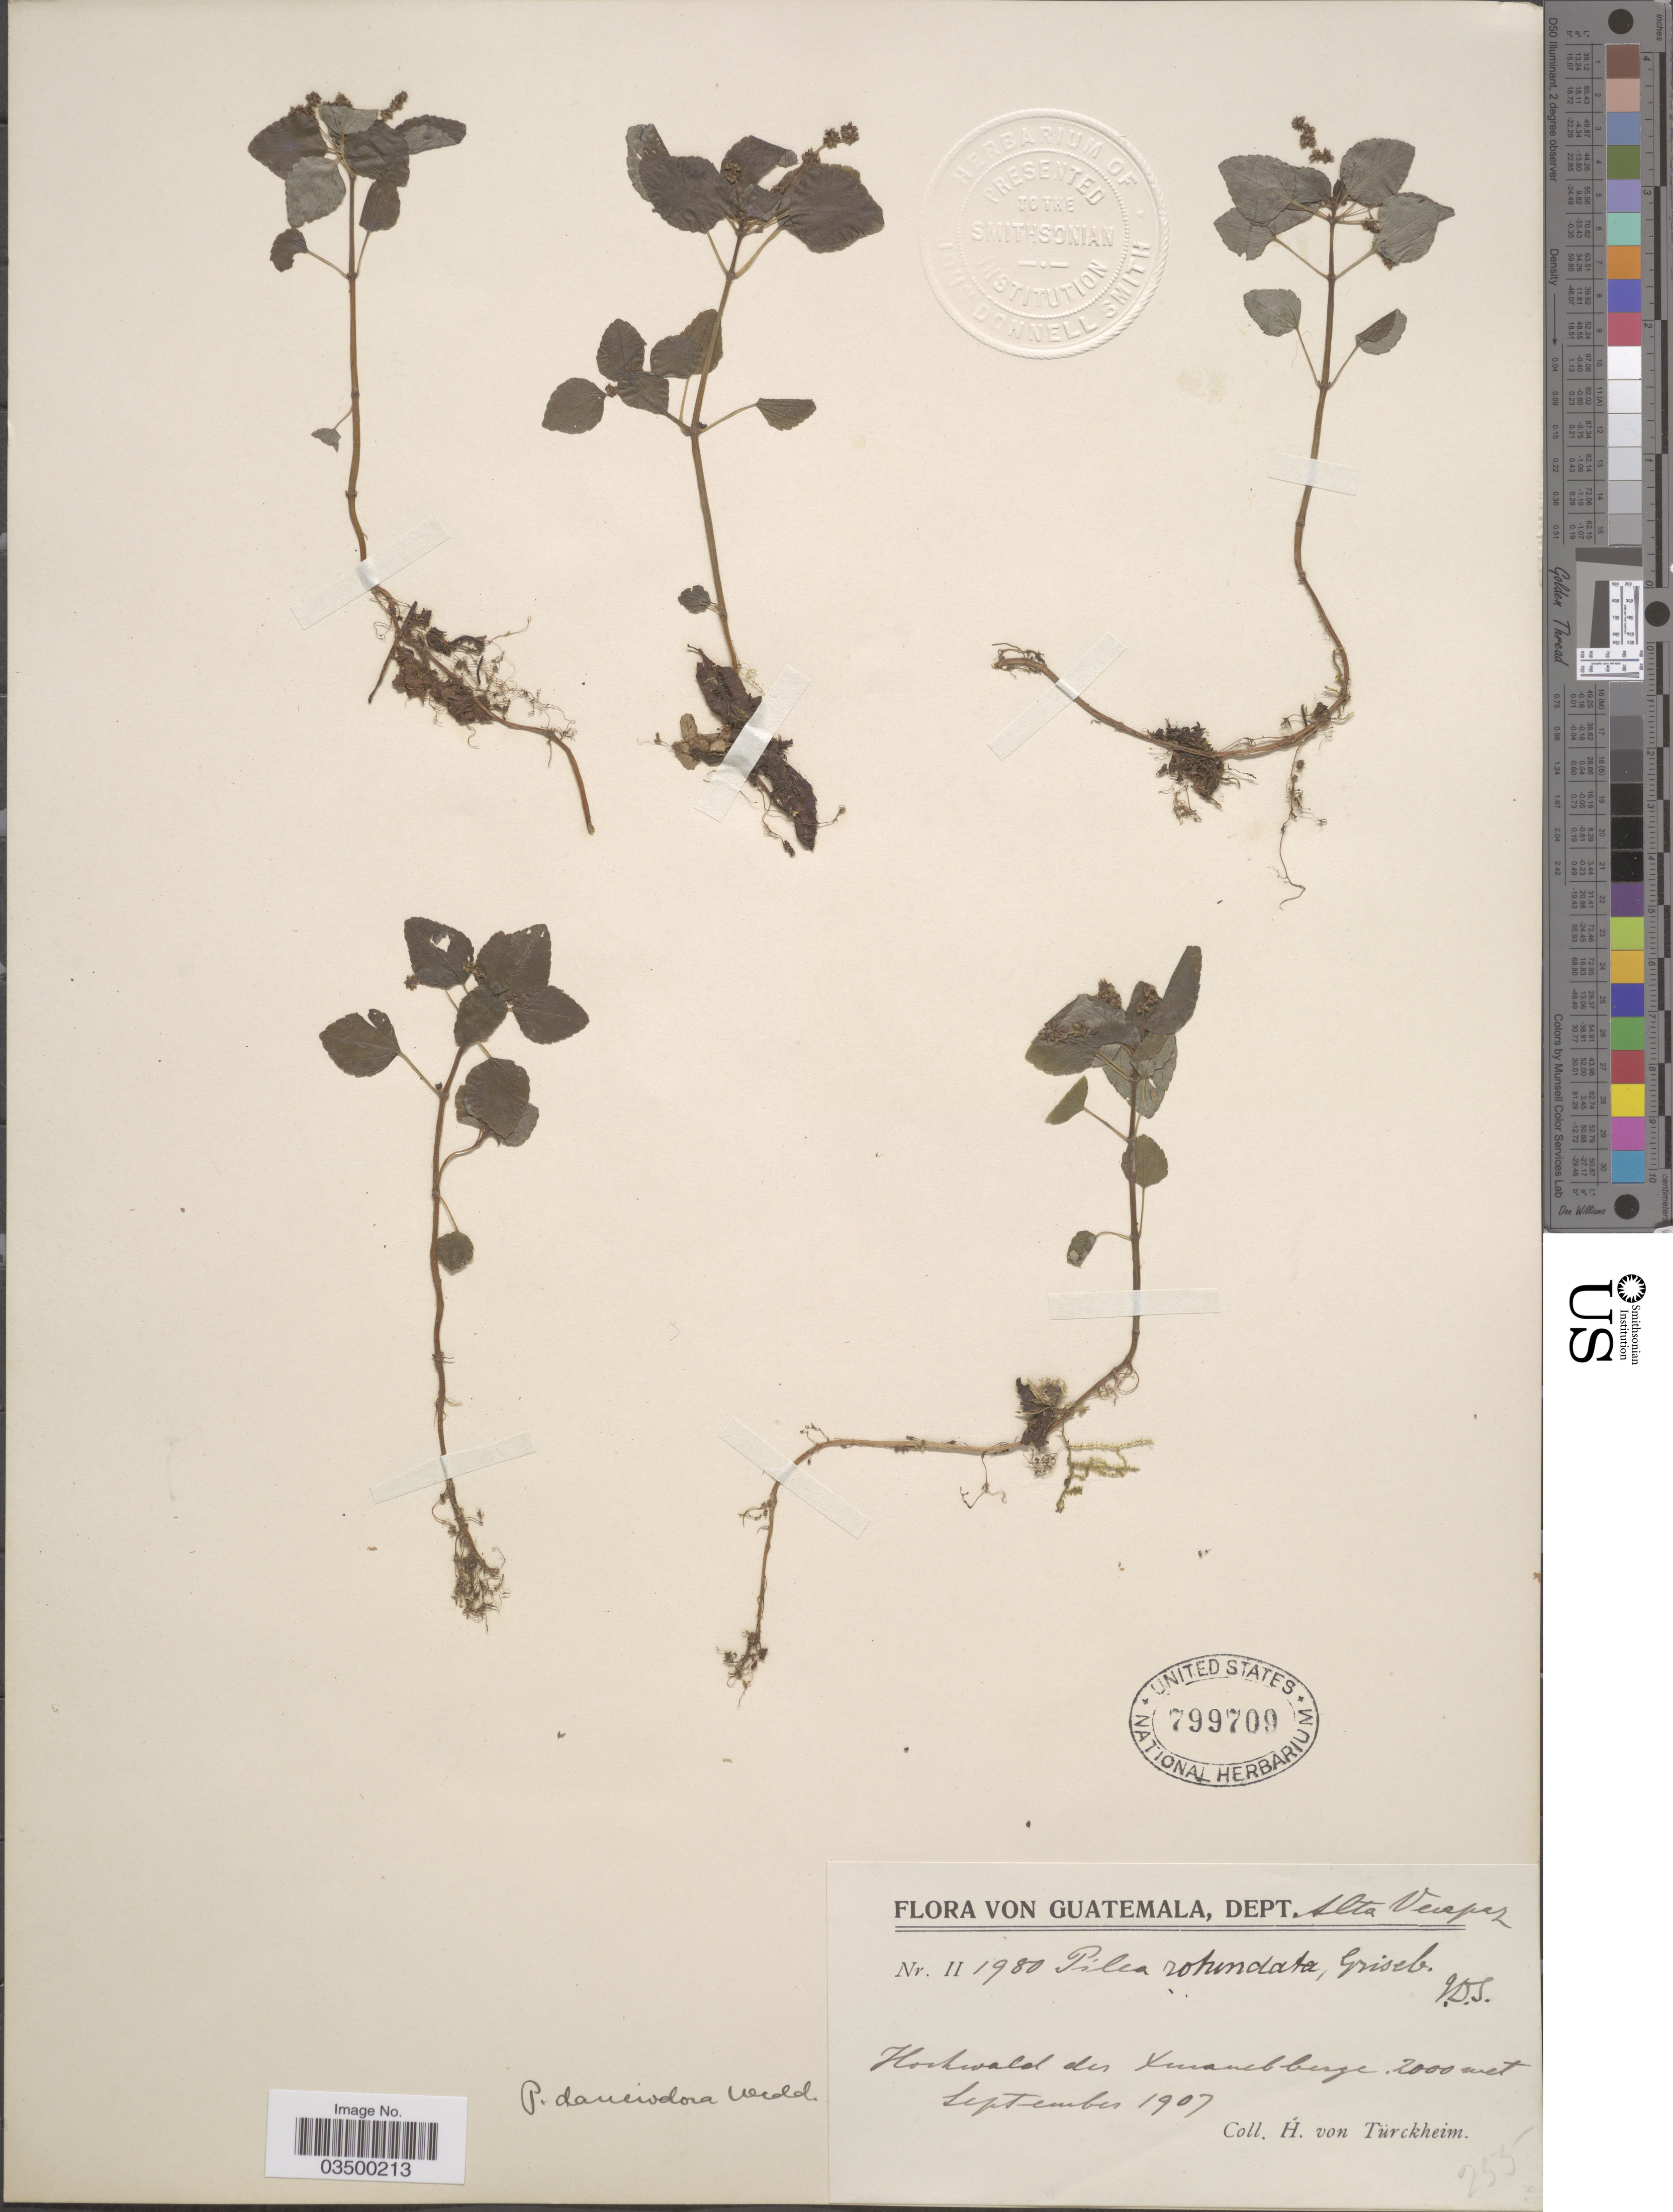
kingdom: Plantae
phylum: Tracheophyta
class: Magnoliopsida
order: Rosales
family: Urticaceae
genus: Pilea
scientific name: Pilea dauciodora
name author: Pav. ex Wedd.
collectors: H. von Türckheim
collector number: II 1980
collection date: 1907-09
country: Guatemala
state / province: Alta Verapaz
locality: Dept. Alta Verapaz. Hochwald der berge.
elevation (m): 2000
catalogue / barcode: US 799709